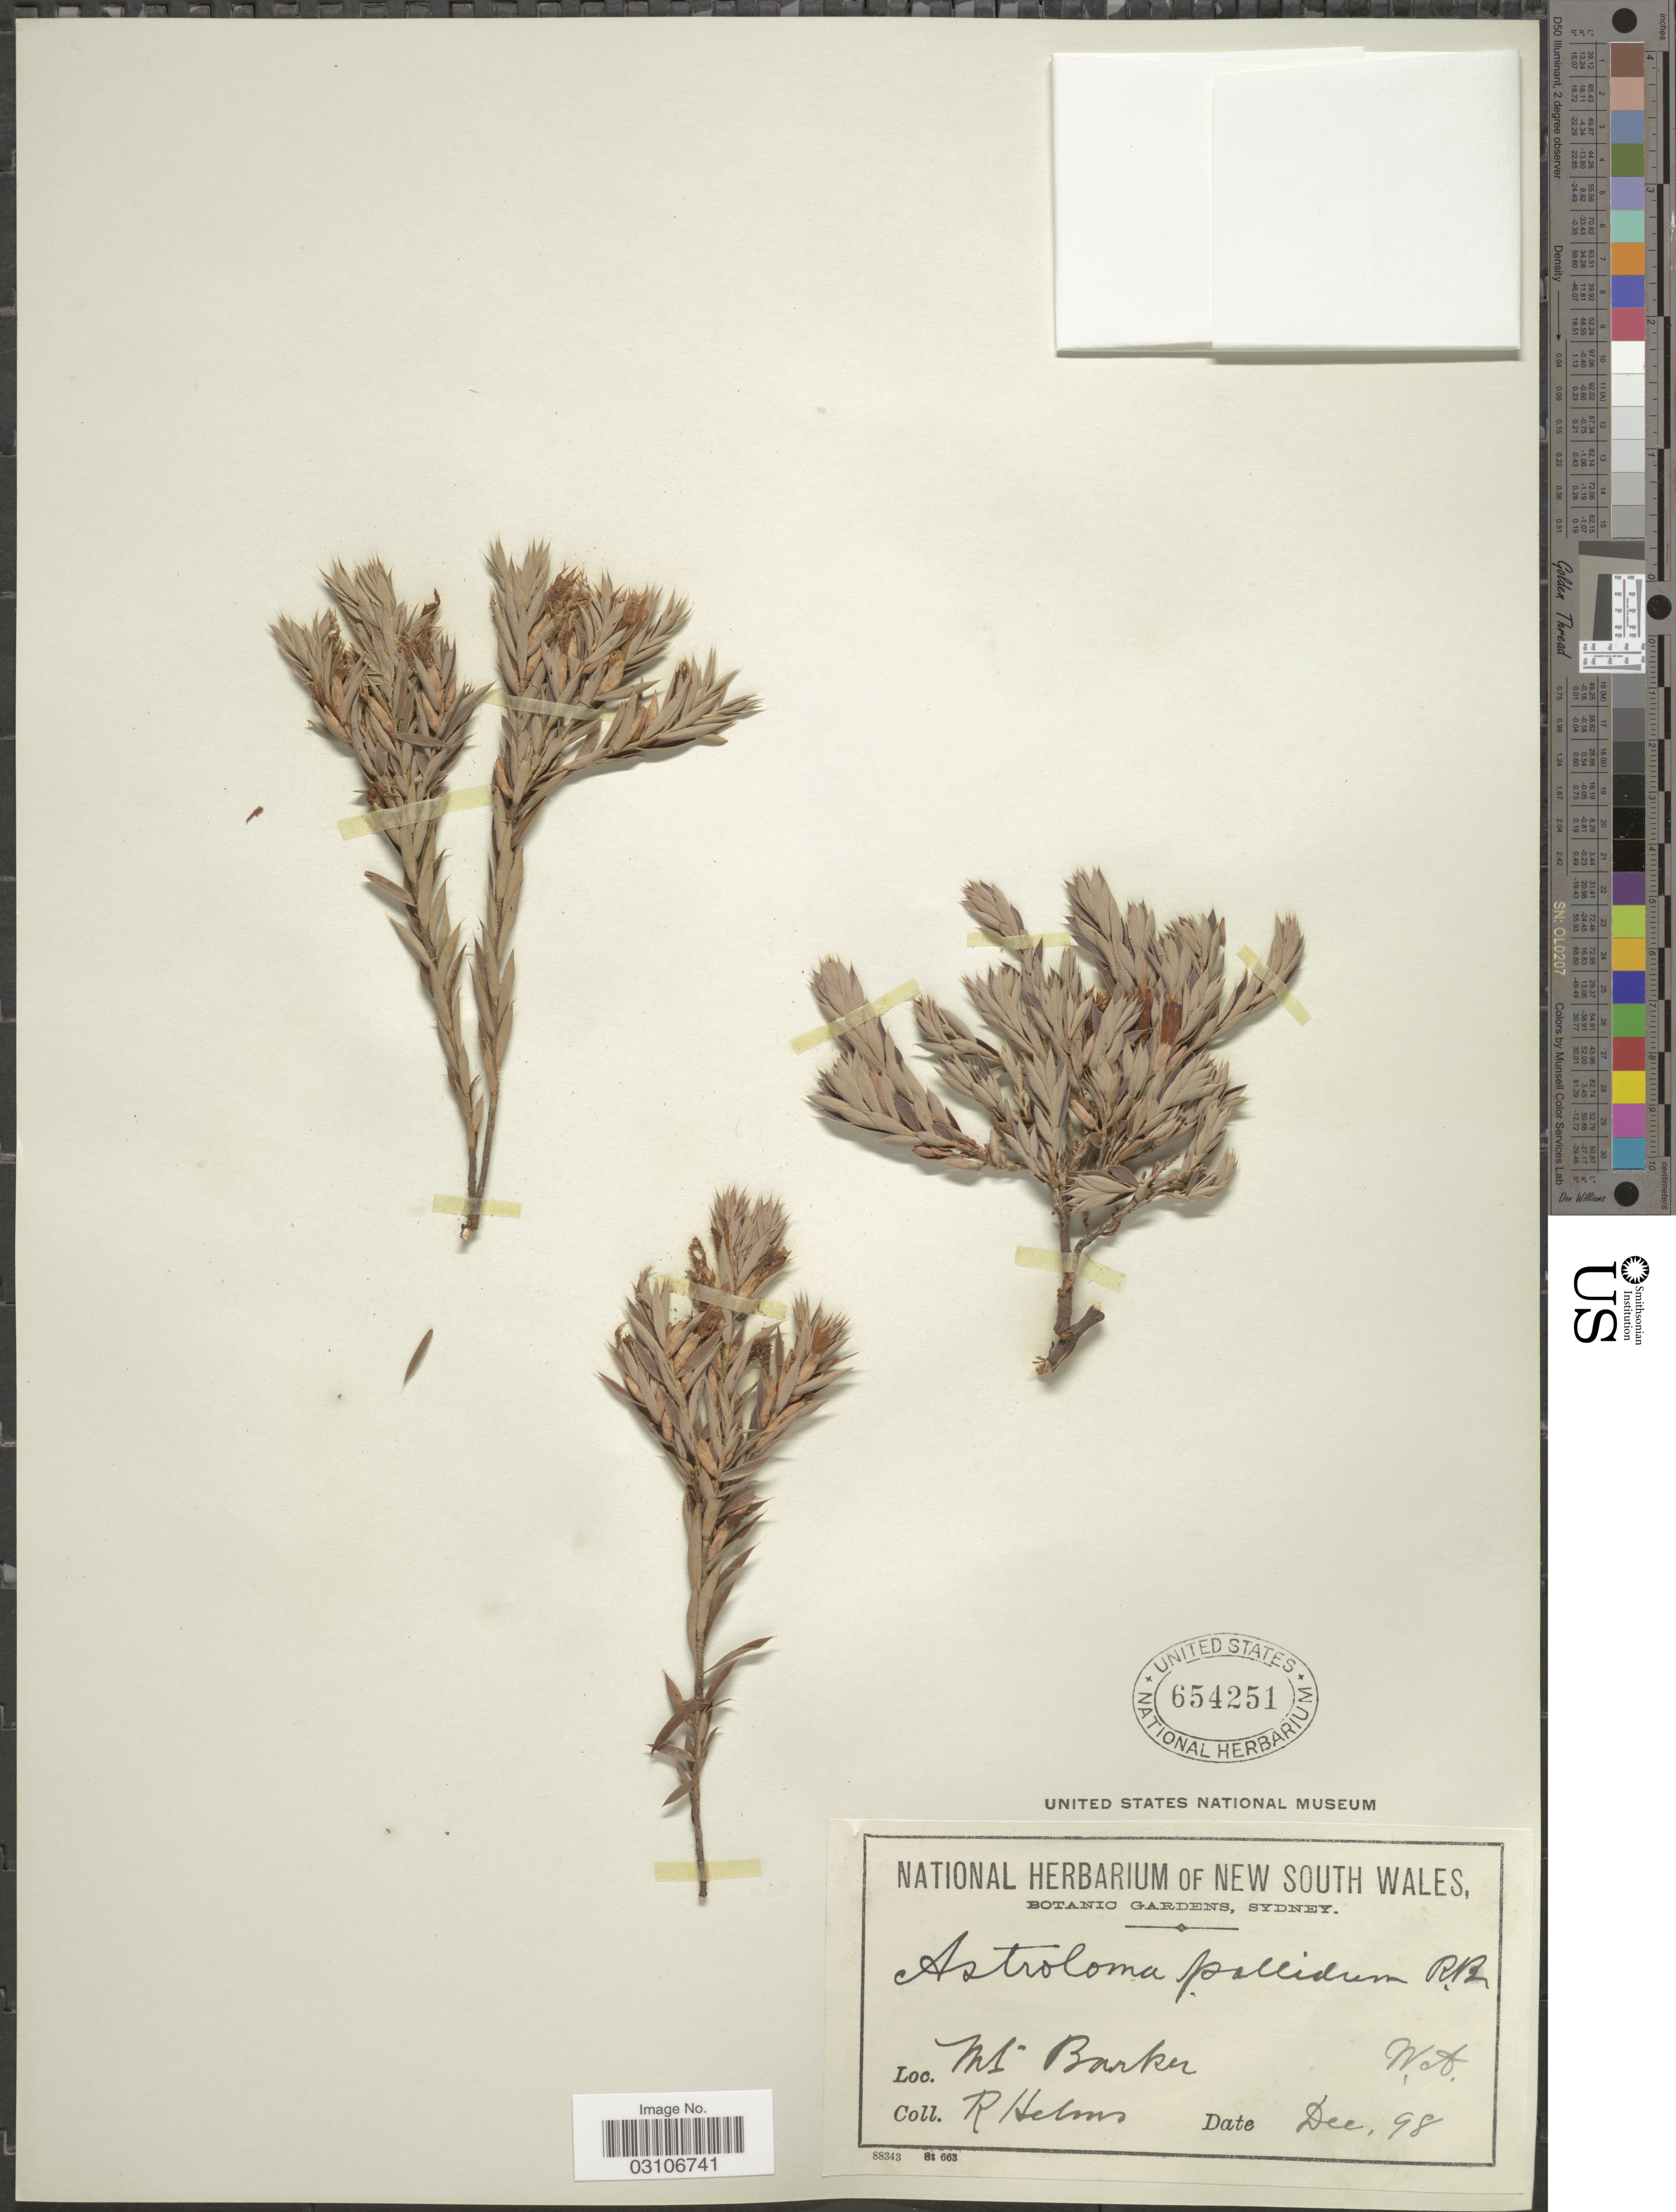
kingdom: Plantae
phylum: Tracheophyta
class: Magnoliopsida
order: Ericales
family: Ericaceae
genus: Astroloma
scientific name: Astroloma pallidum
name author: R. Br.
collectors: R. Helms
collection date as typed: Transcribed d/m/y: /12/98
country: Australia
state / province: Western Australia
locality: Mt. Barker.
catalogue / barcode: US 654251